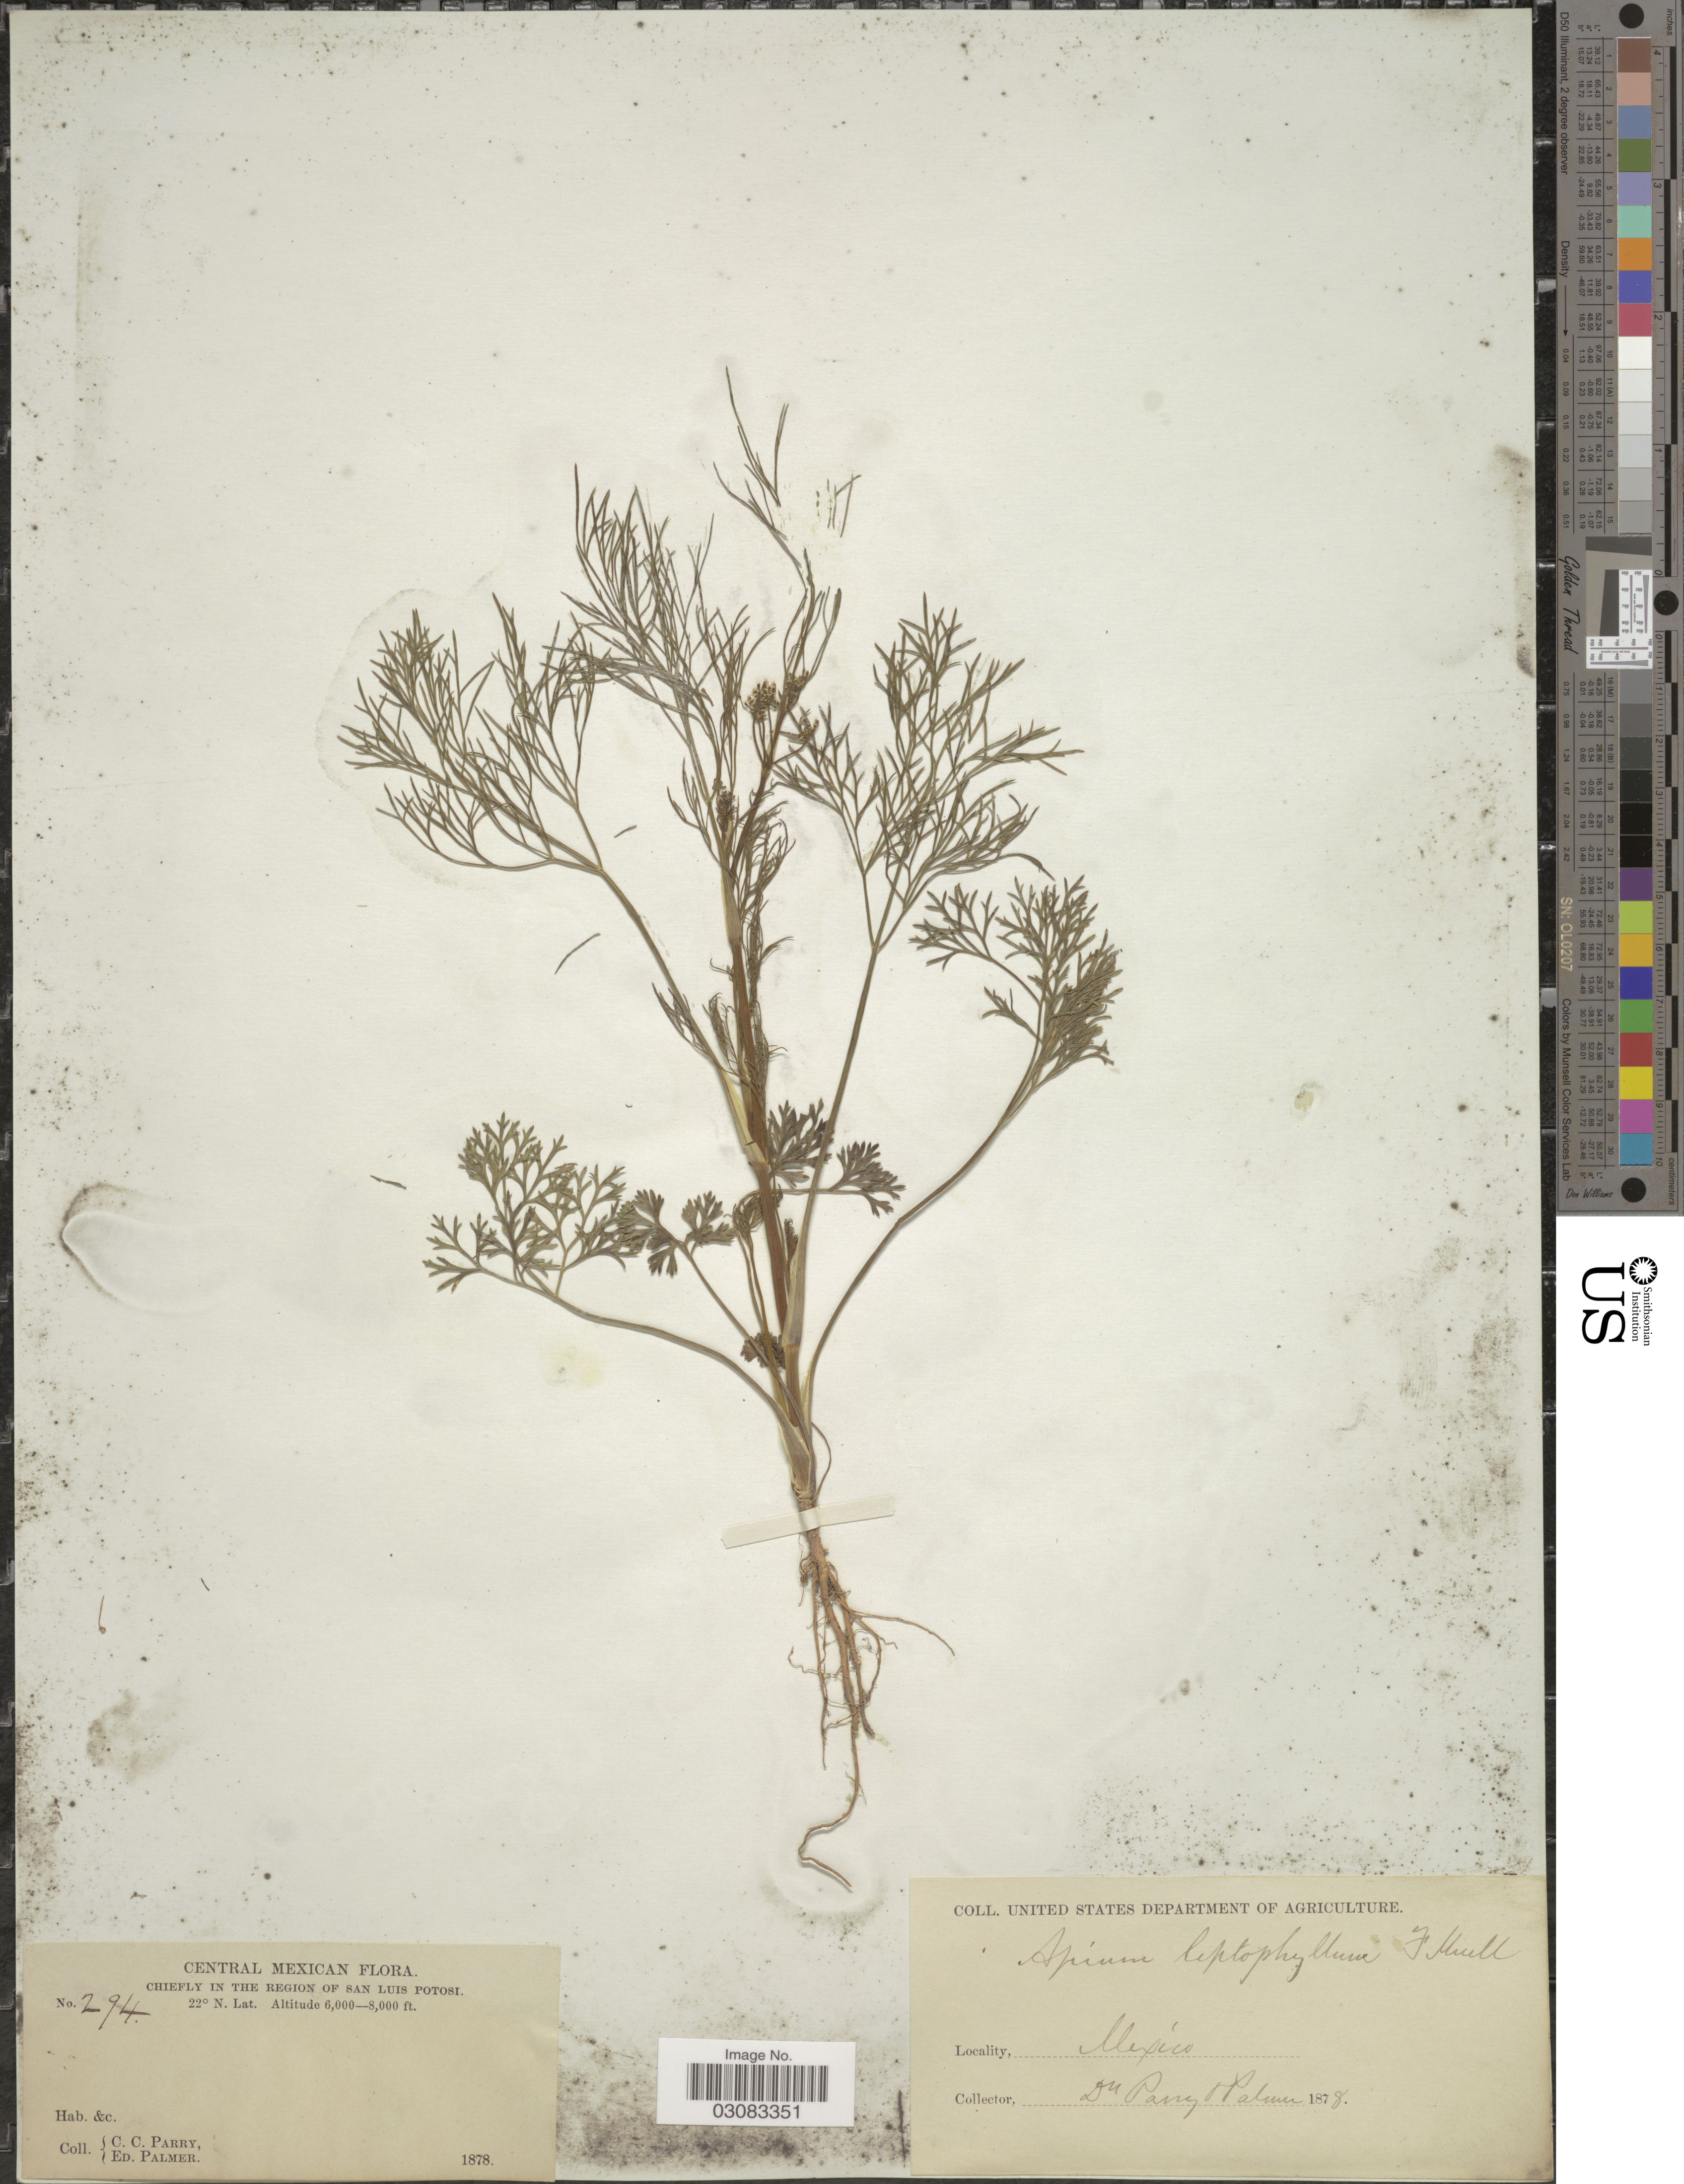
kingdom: Plantae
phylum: Tracheophyta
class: Magnoliopsida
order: Apiales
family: Apiaceae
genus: Cyclospermum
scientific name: Cyclospermum leptophyllum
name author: (Pers.) Sprague ex Britton & P. Wilson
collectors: C. C. Parry & E. Palmer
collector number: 294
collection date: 1878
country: Mexico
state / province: San Luis Potosí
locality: Chiefly in the region of San Luis Potosi.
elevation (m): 1829